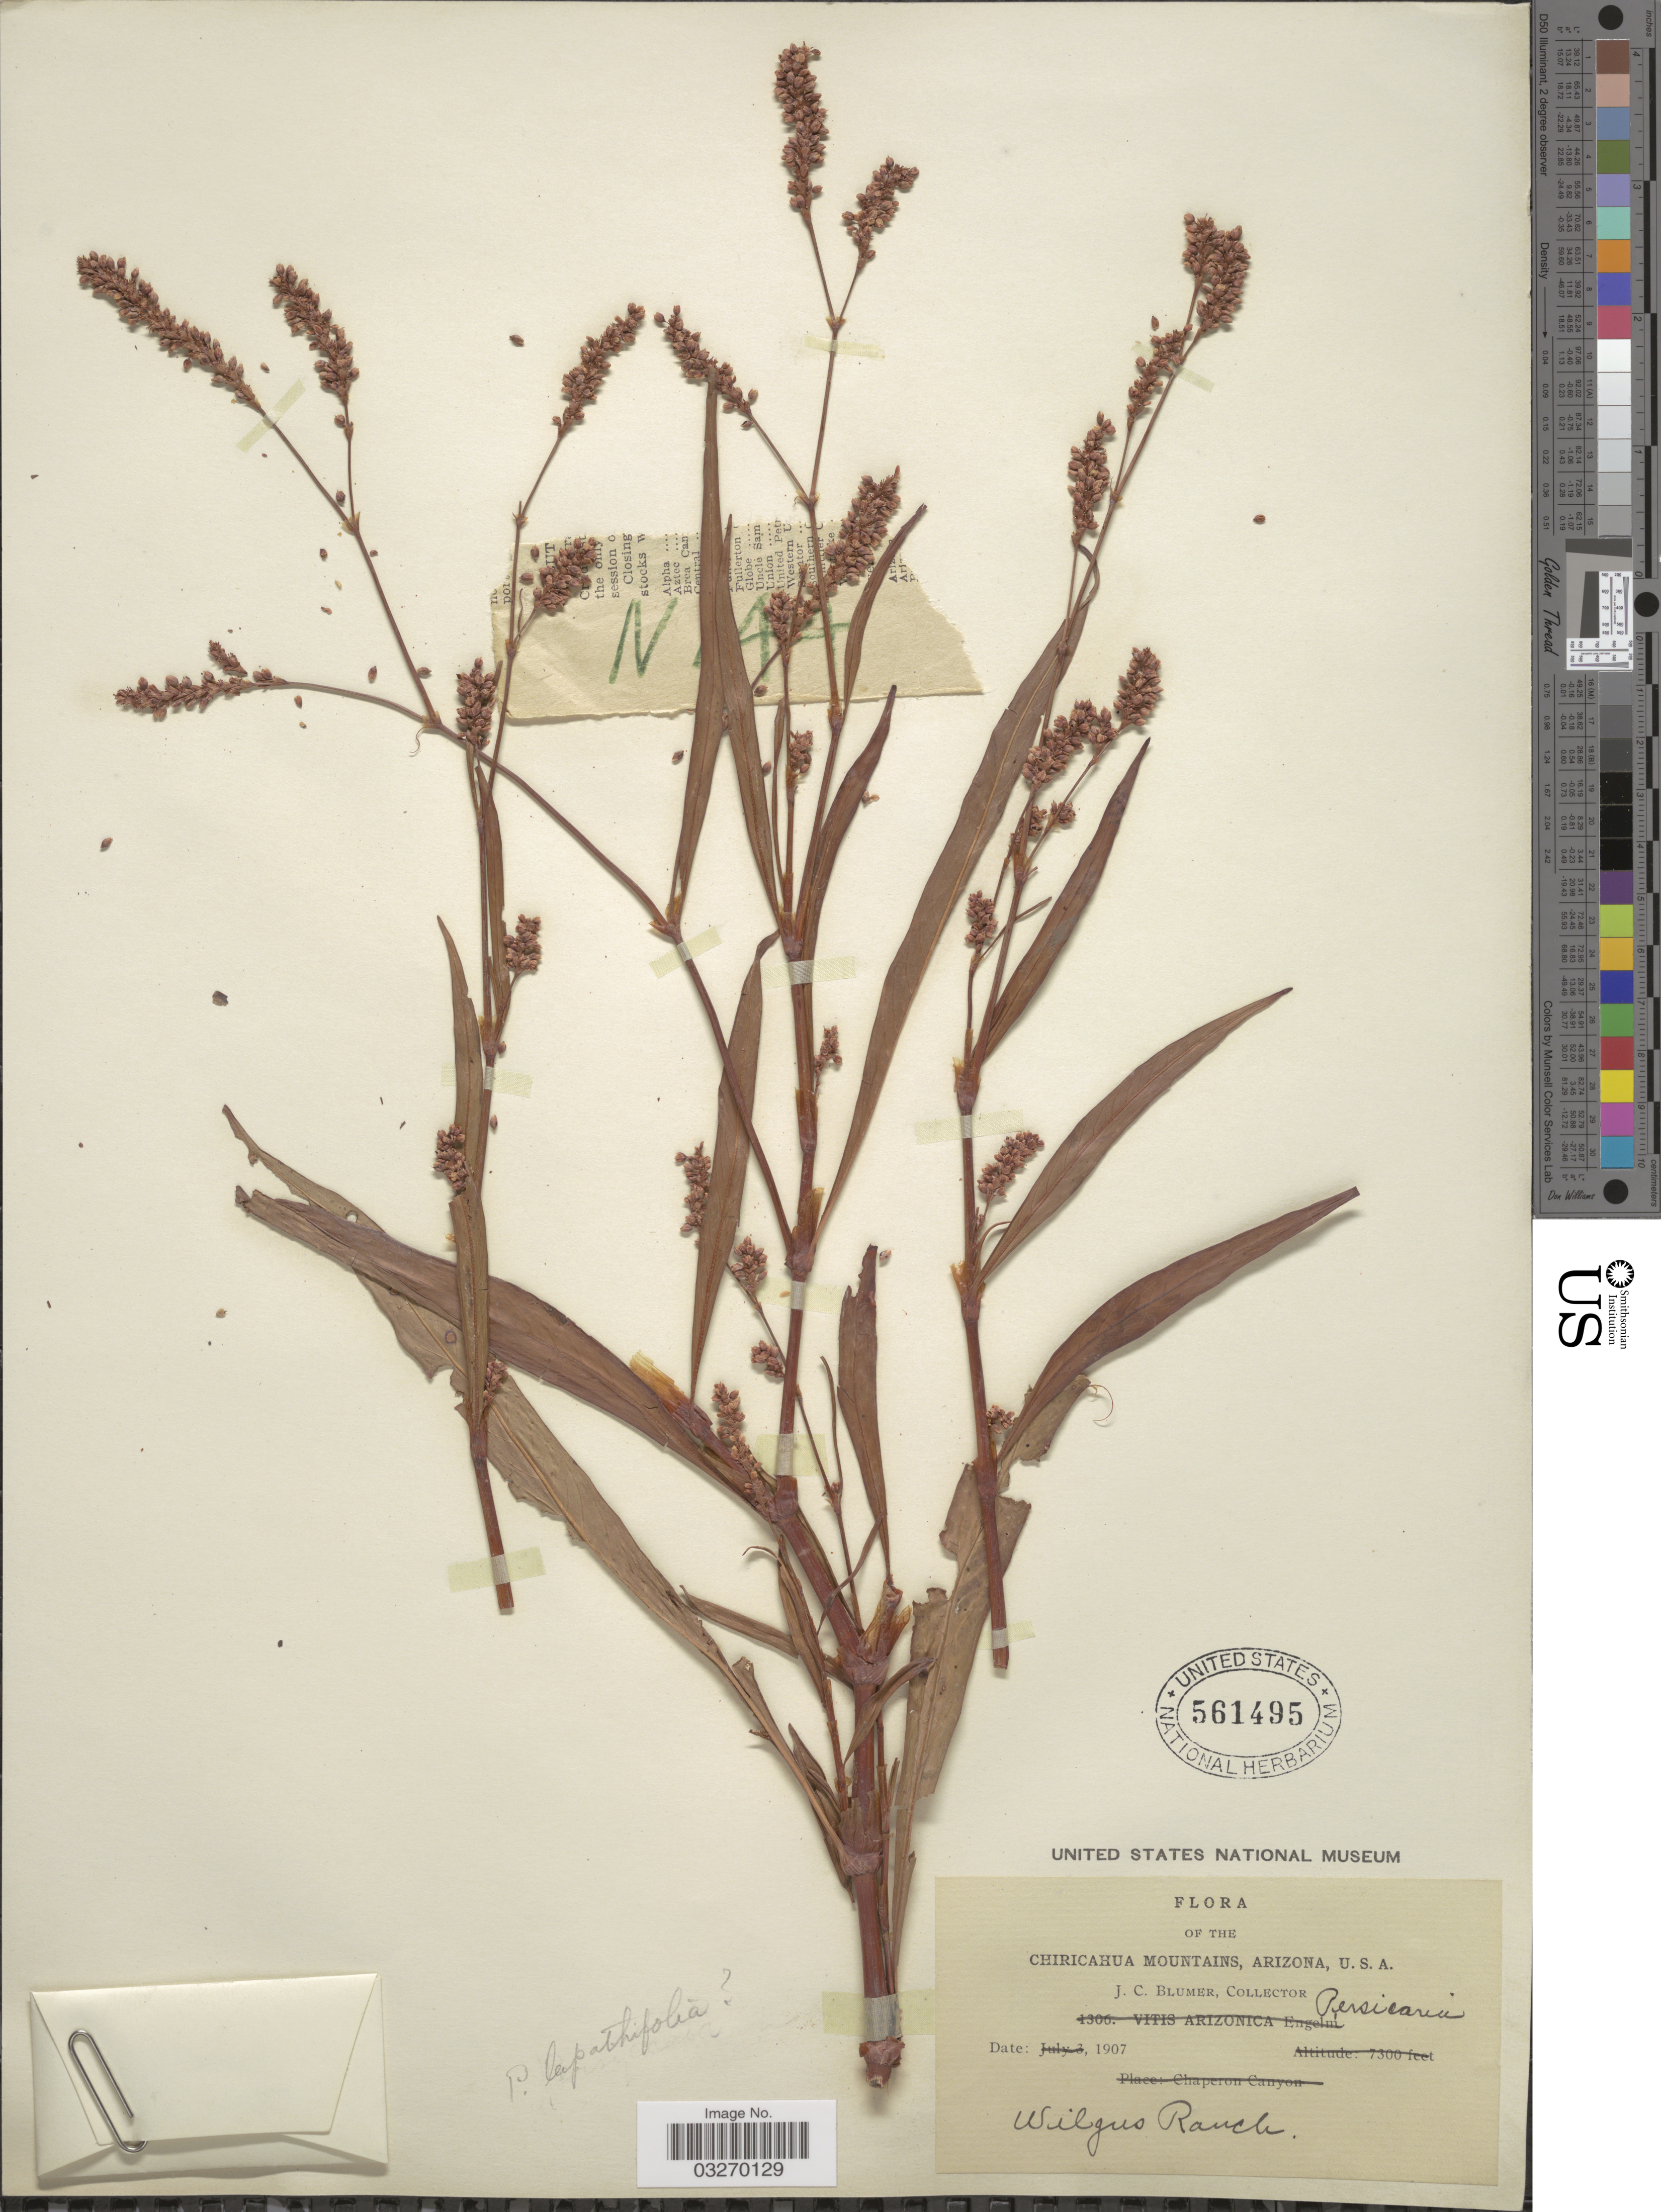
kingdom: Plantae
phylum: Tracheophyta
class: Magnoliopsida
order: Caryophyllales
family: Polygonaceae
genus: Persicaria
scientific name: Persicaria hydropiperoides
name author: (Michx.) Small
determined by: Atha, D. E.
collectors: J. C. Blumer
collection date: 1907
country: United States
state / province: Arizona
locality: Chiricahua Mountains. Wilgus Ranch.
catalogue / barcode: US 561495